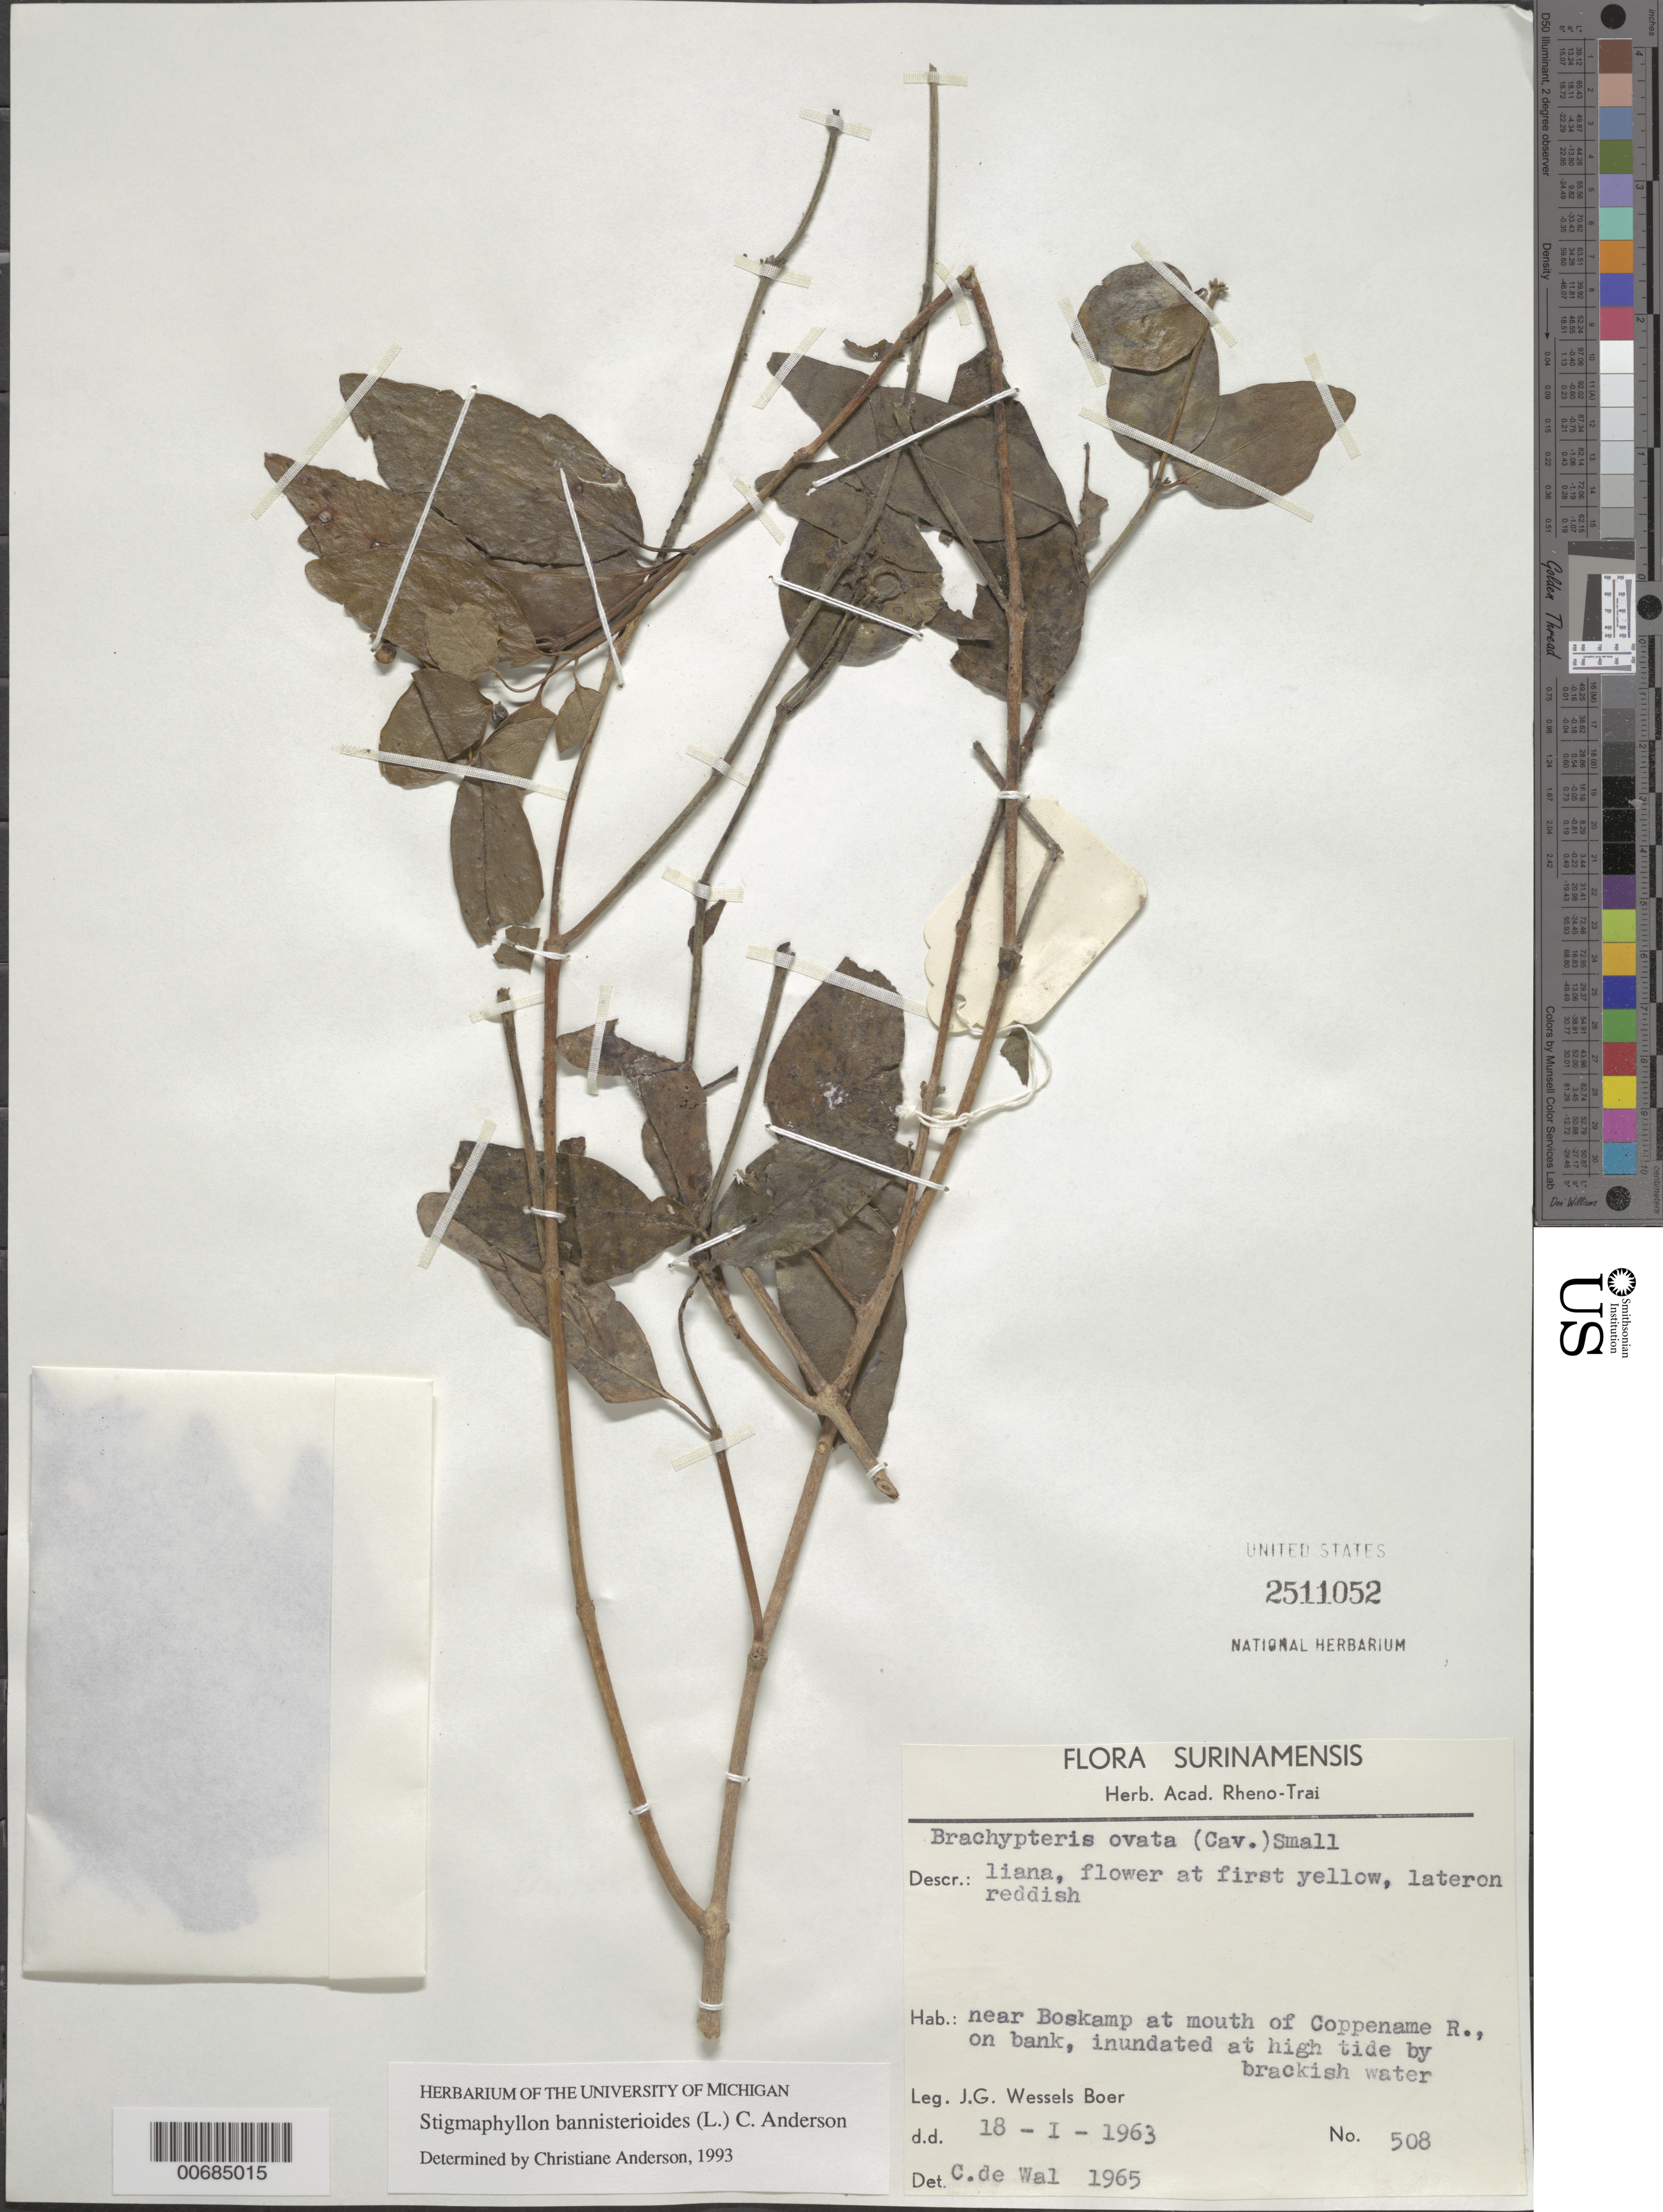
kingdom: Plantae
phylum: Tracheophyta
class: Magnoliopsida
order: Malpighiales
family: Malpighiaceae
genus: Stigmaphyllon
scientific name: Stigmaphyllon bannisterioides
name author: (L.) C.E. Anderson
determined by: Anderson, C.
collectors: J. G. Wessels Boer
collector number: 508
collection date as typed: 18-Jan-63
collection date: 1963-01-18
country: Suriname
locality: Boskamp, Coppename R.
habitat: Riverbank, inundated at high tide by brackish water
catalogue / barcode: US 2511052